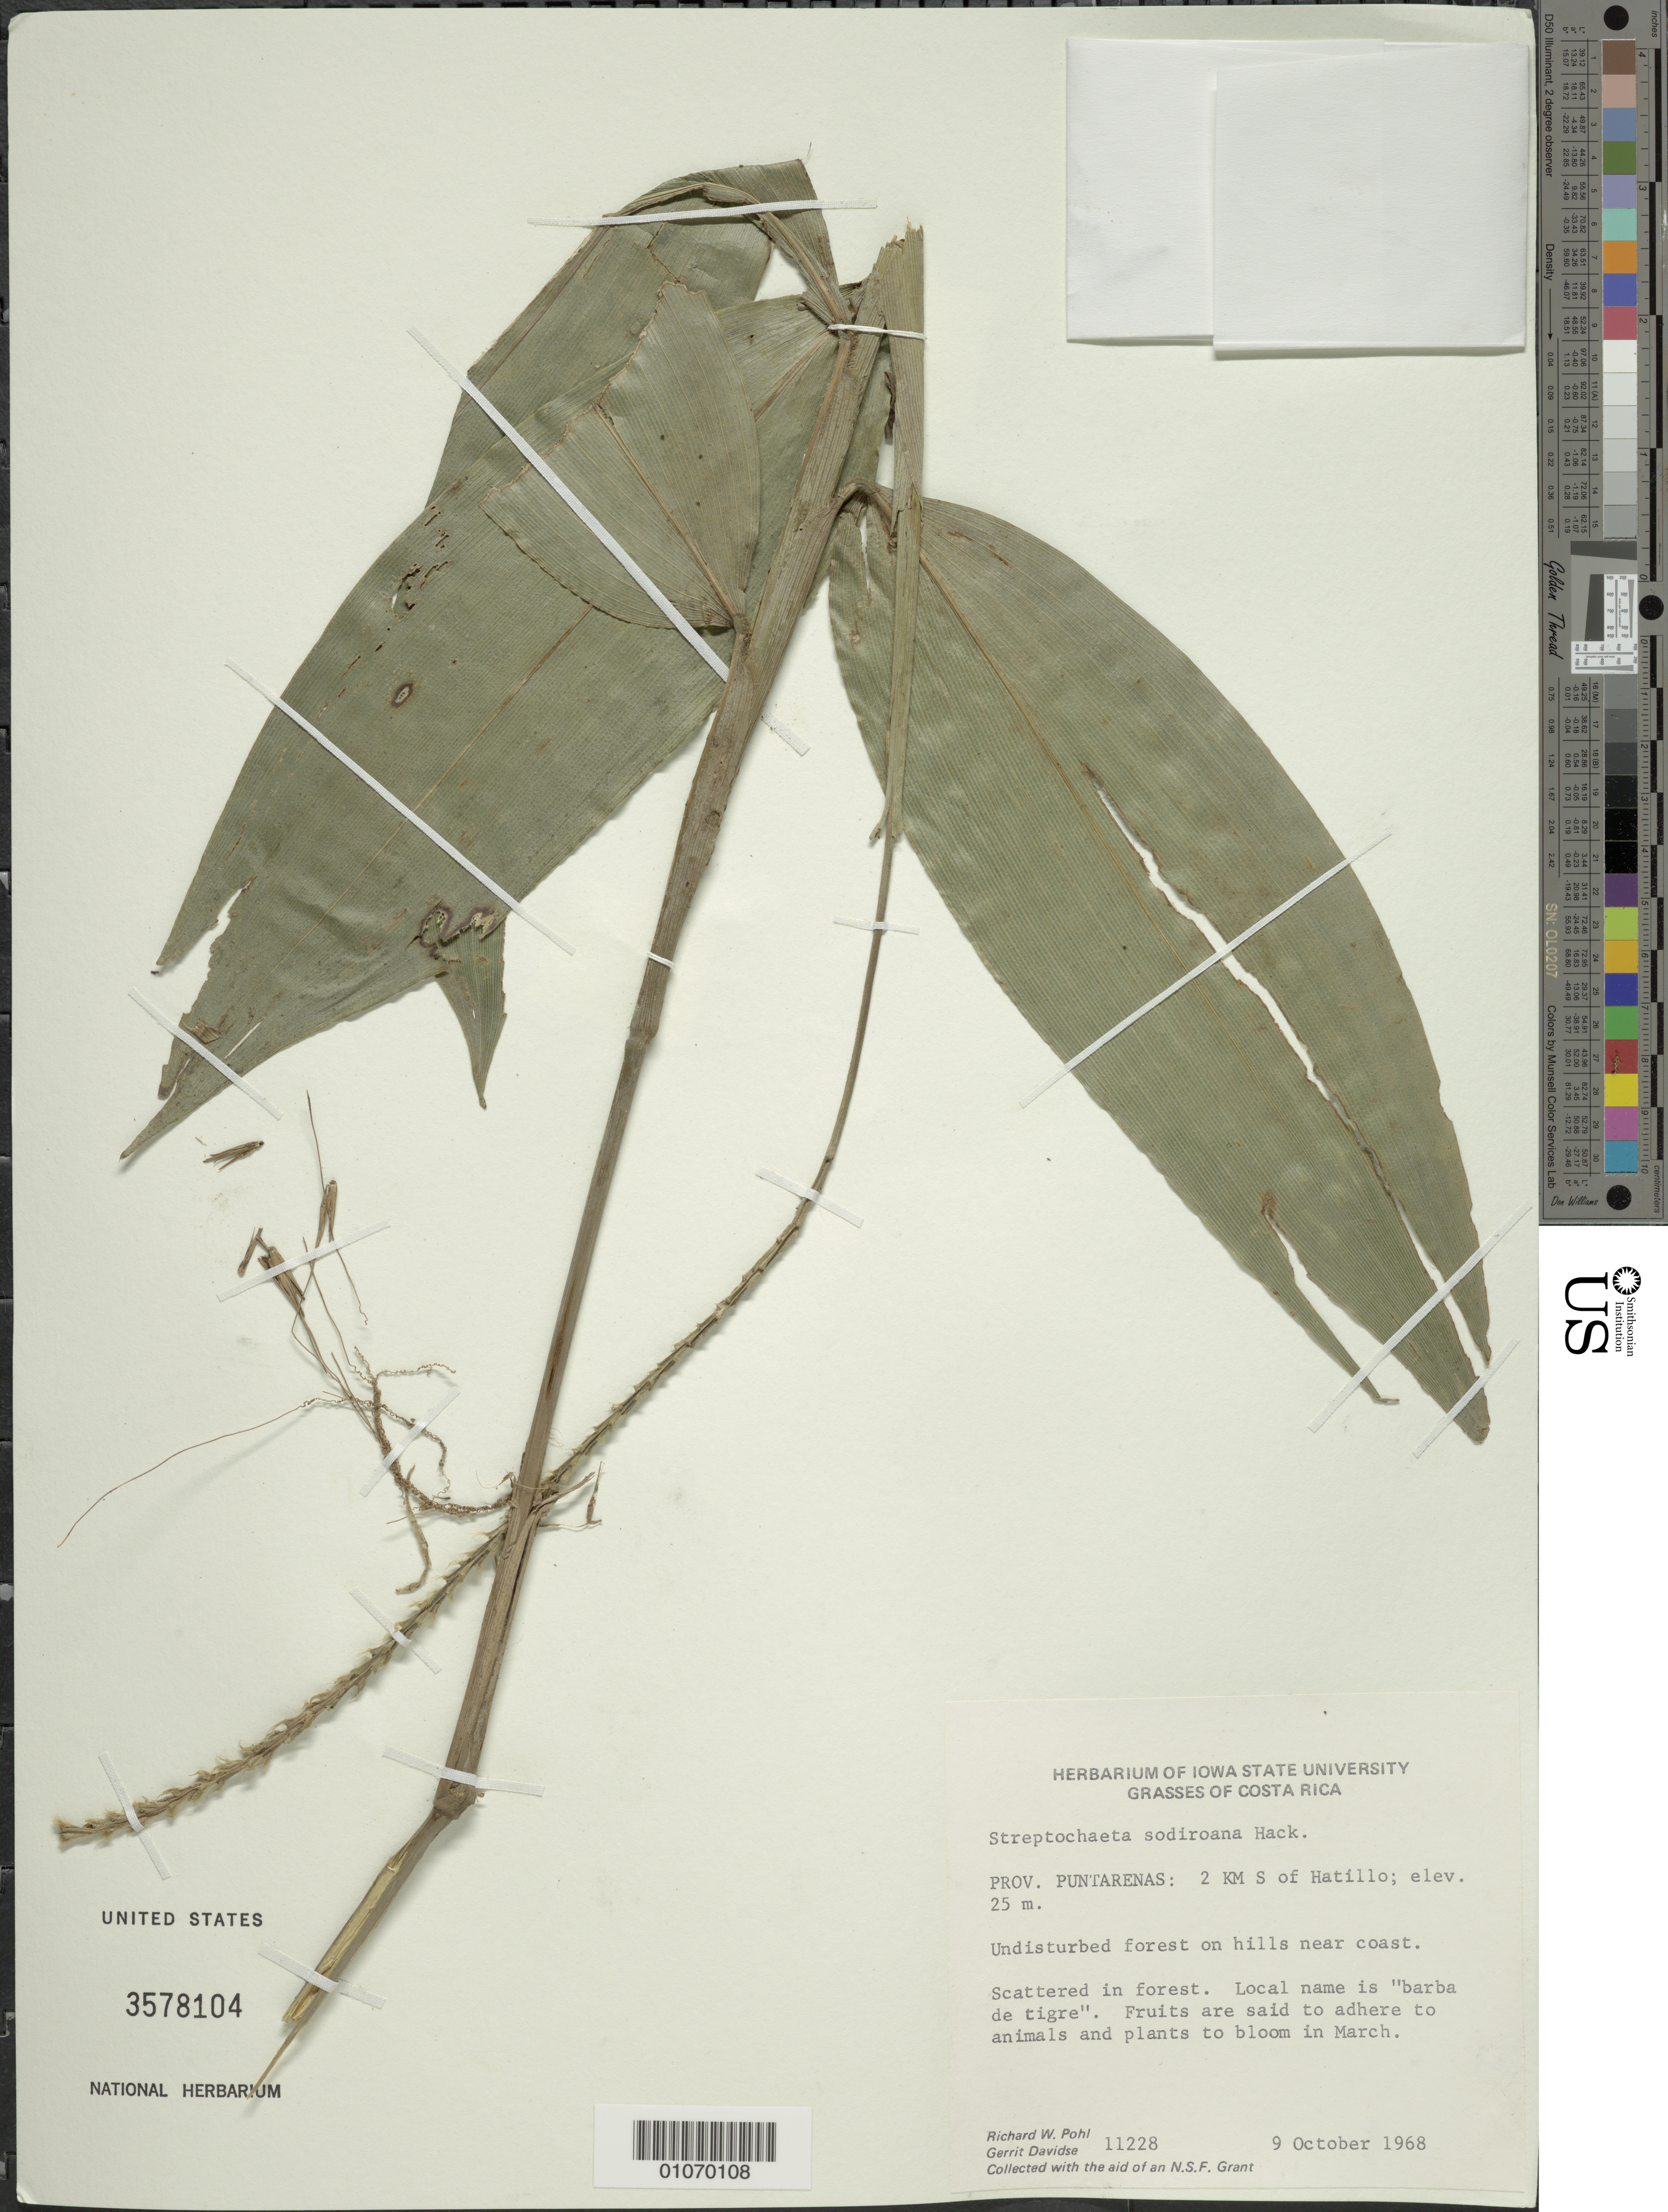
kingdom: Plantae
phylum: Tracheophyta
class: Liliopsida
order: Poales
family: Poaceae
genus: Streptochaeta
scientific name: Streptochaeta sodiroana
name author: Hack.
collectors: R. W. Pohl & G. Davidse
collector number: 11228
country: Costa Rica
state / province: Puntarenas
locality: S of Hatillo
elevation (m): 25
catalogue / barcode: US 3578104